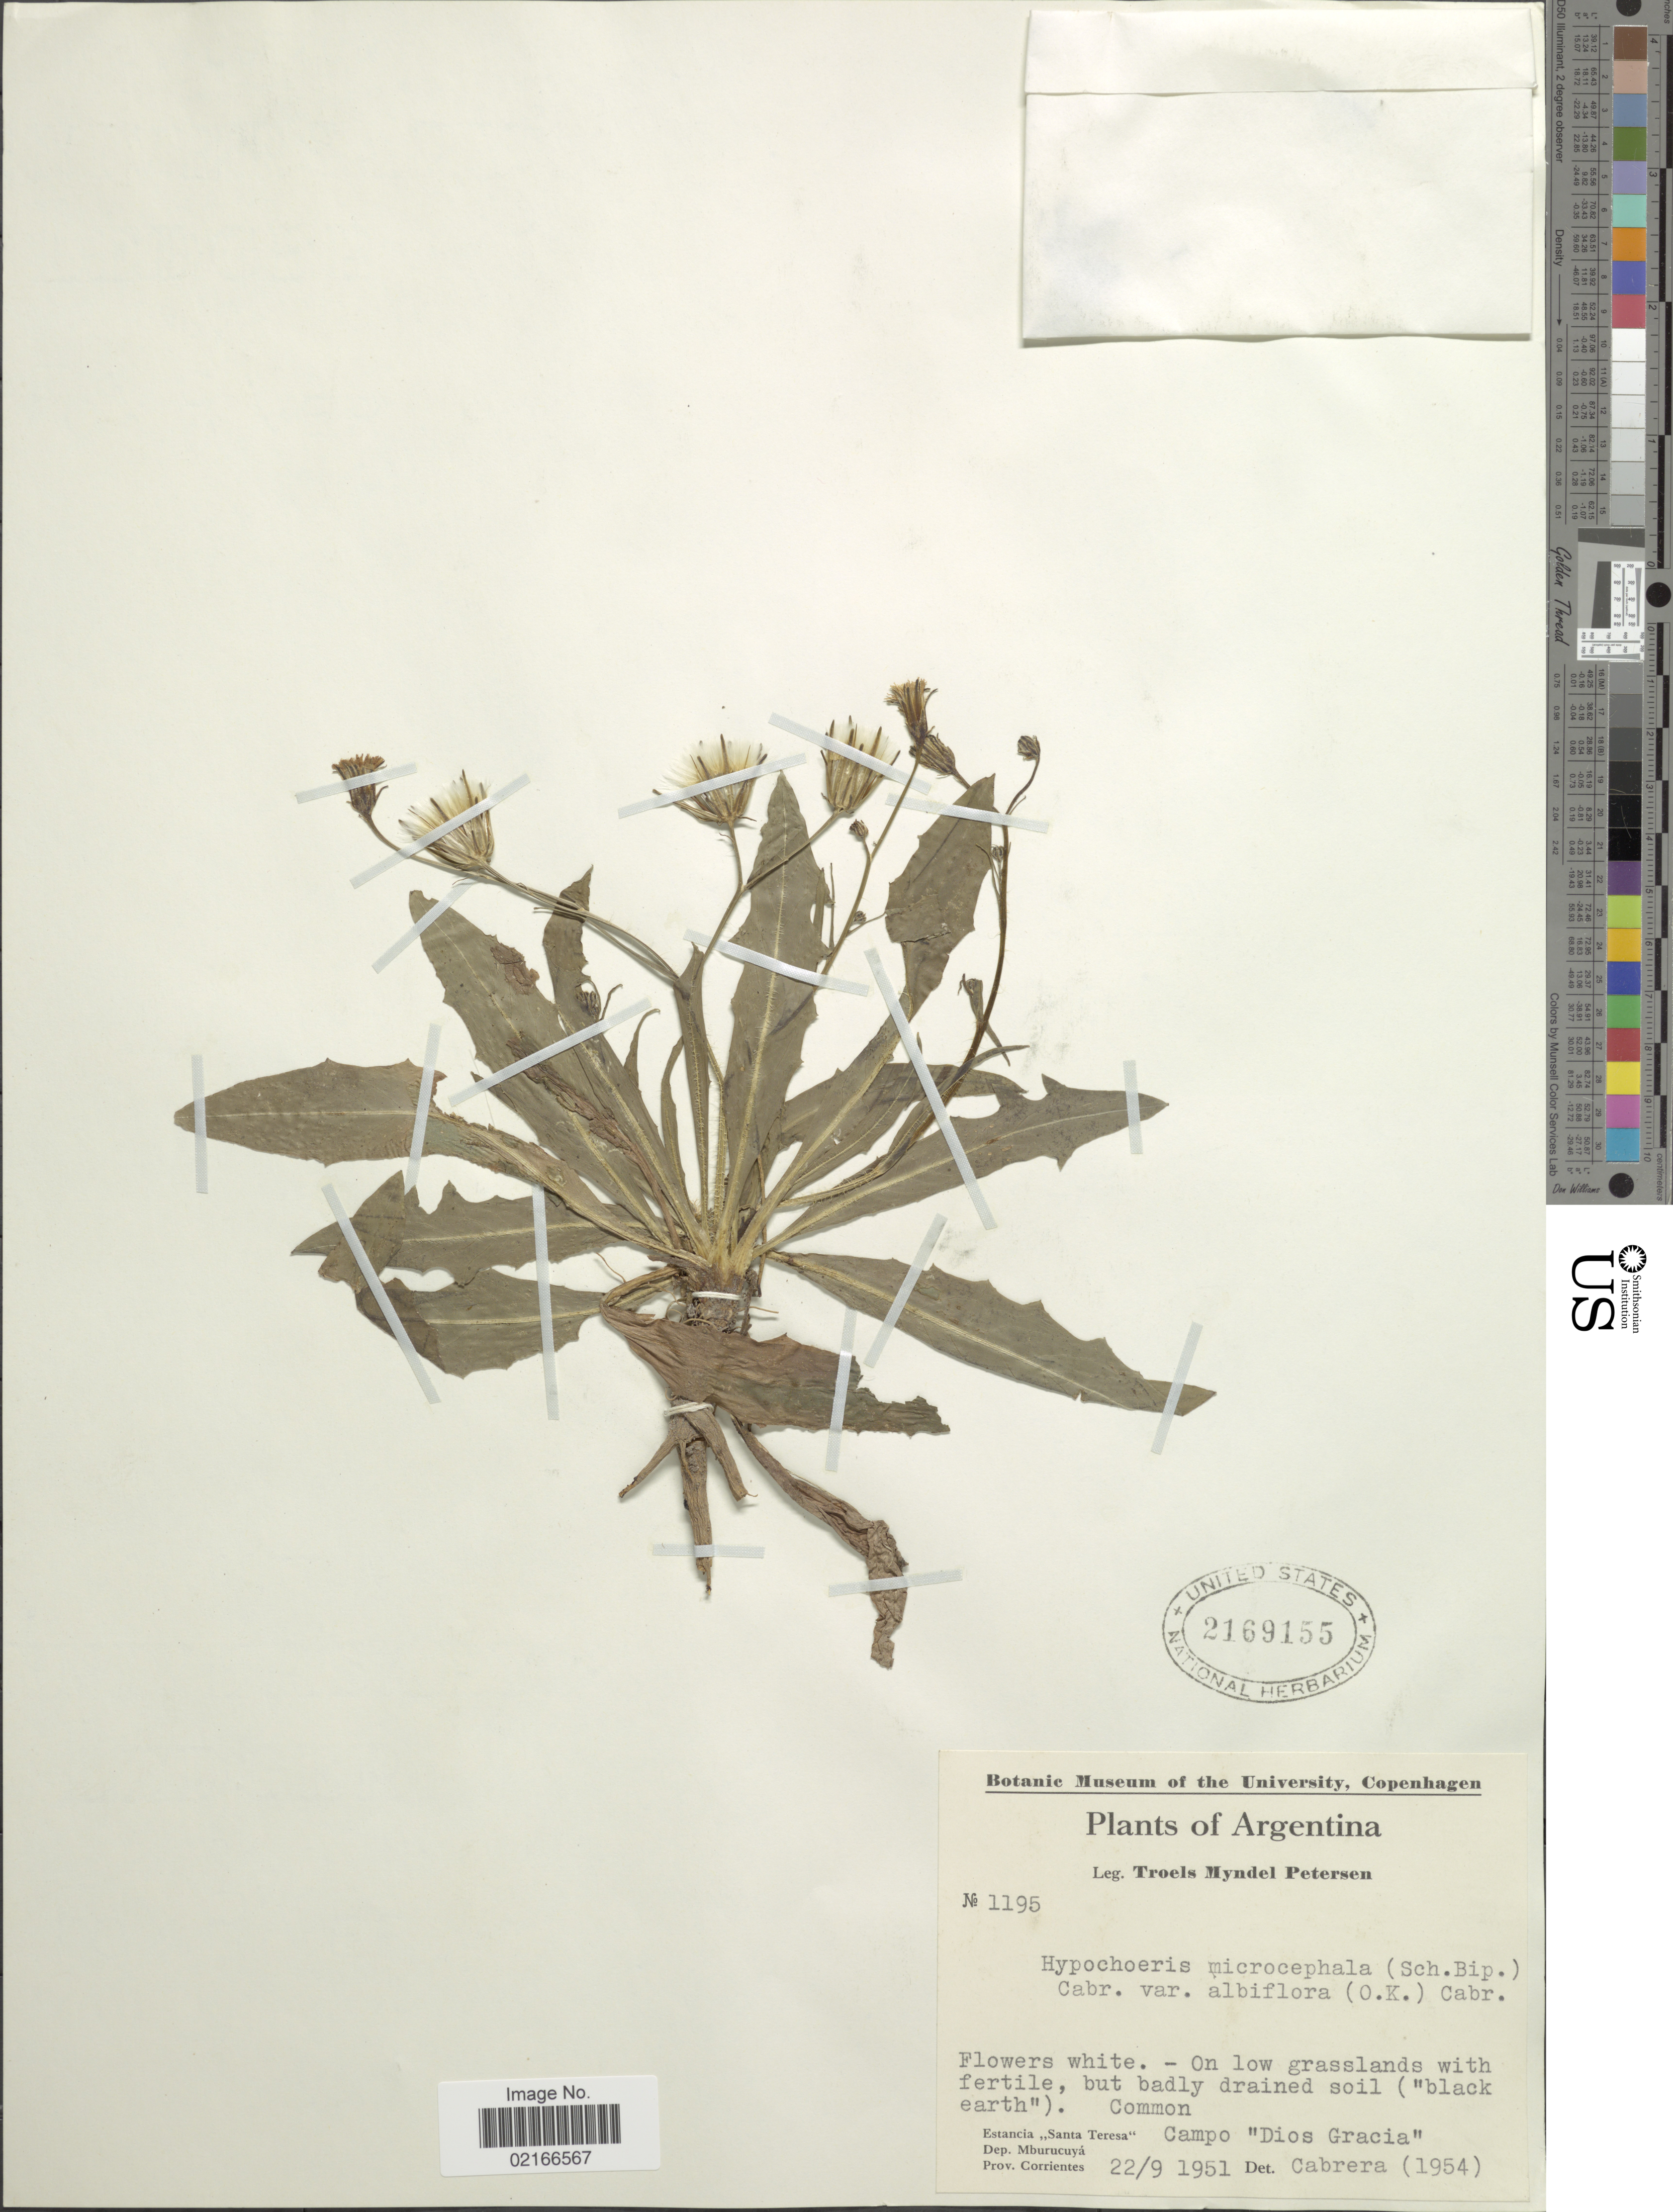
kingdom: Plantae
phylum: Tracheophyta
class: Magnoliopsida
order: Asterales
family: Asteraceae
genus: Hypochaeris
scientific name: Hypochaeris albiflora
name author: (Kuntze) Azevêdo-Gonç. & Matzenb.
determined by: Mailhos, Ary, (MVFA), Universidad de la Republica (URUGUAY)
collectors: T. Pederson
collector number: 1195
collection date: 1951-09-22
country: Argentina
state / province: Corrientes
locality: Estancia "Santa Teresa" Dep. Mburucuyá. Campo "Dios Gracia"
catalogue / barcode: US 2169155